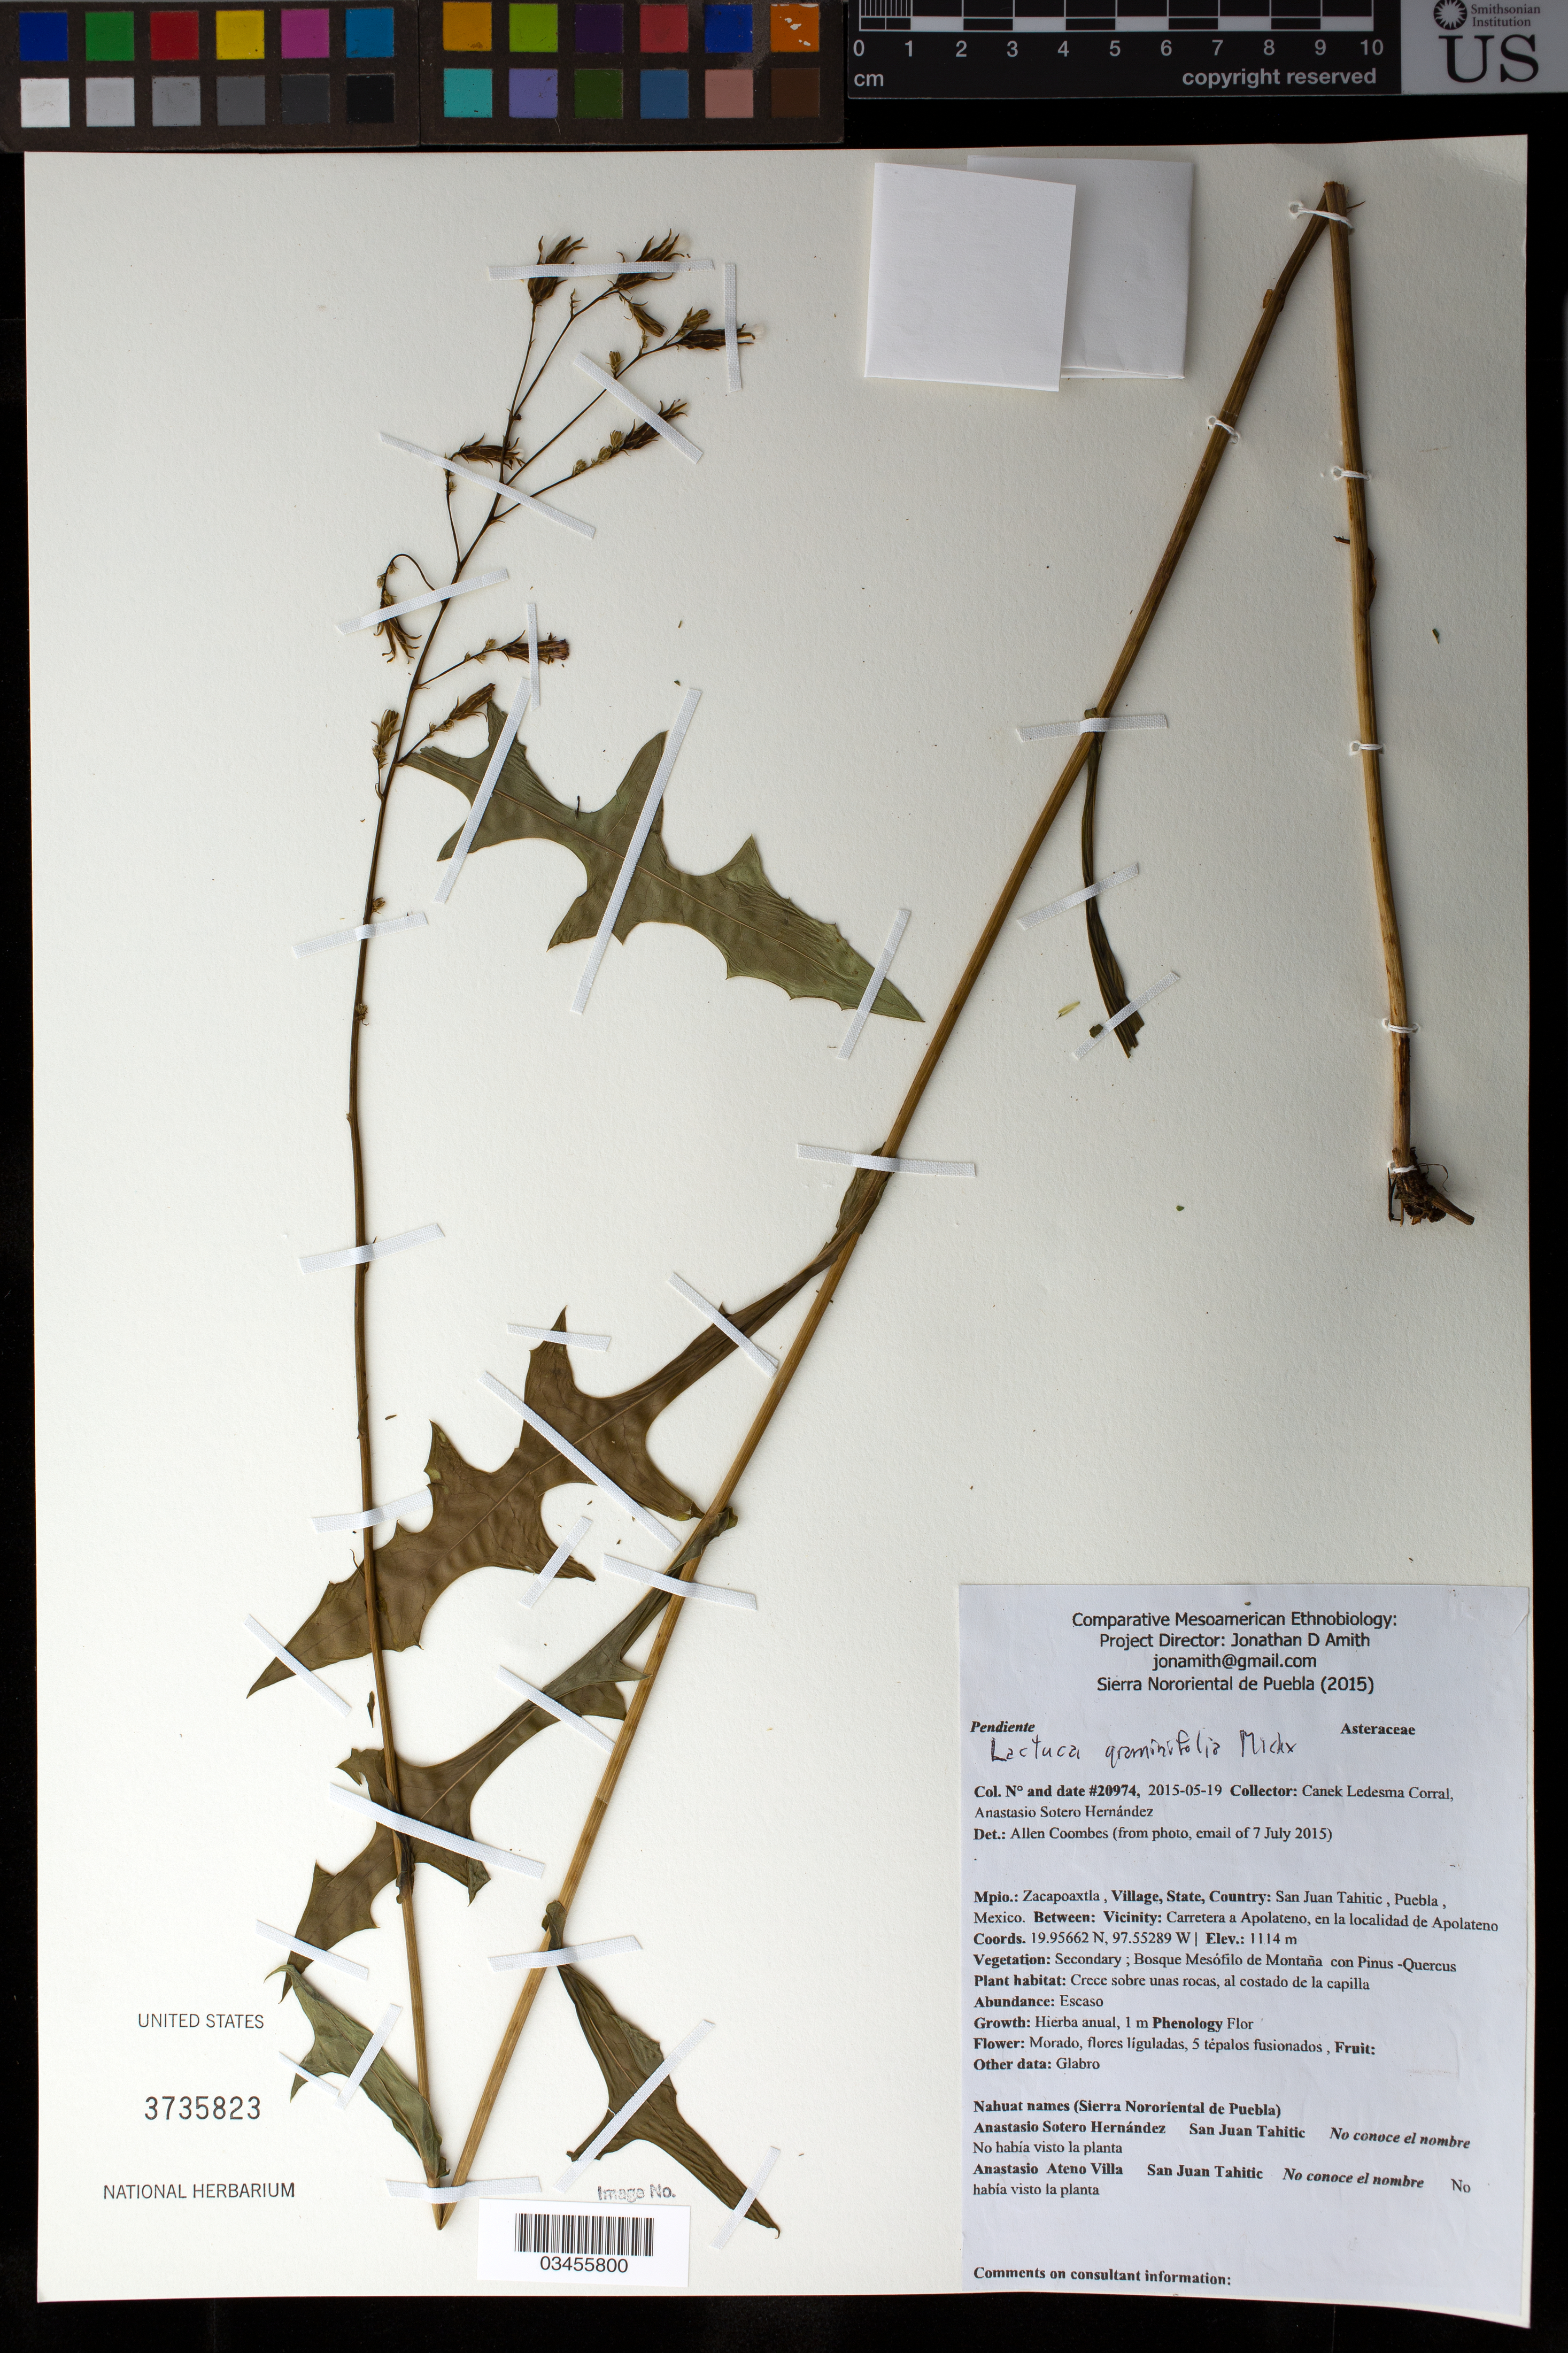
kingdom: Plantae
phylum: Tracheophyta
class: Magnoliopsida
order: Asterales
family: Asteraceae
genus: Lactuca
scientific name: Lactuca graminifolia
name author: Michx.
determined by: Robinson, Harold E., (US)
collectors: Canek Ledesma C. & A. Sotero H.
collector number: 20974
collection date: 2015-05-19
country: México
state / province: Puebla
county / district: Zacapoaxtla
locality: PUEBLO: San Juan Tahitic; LOCALIDAD EXACTA: Carretera a Apolateno, en la localidad de Apolateno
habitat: Bosque mesófilo de montaña con Pinus-Quercus | Crece sobre unas rocas, al costado de la capilla.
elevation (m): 1114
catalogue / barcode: US 3735823